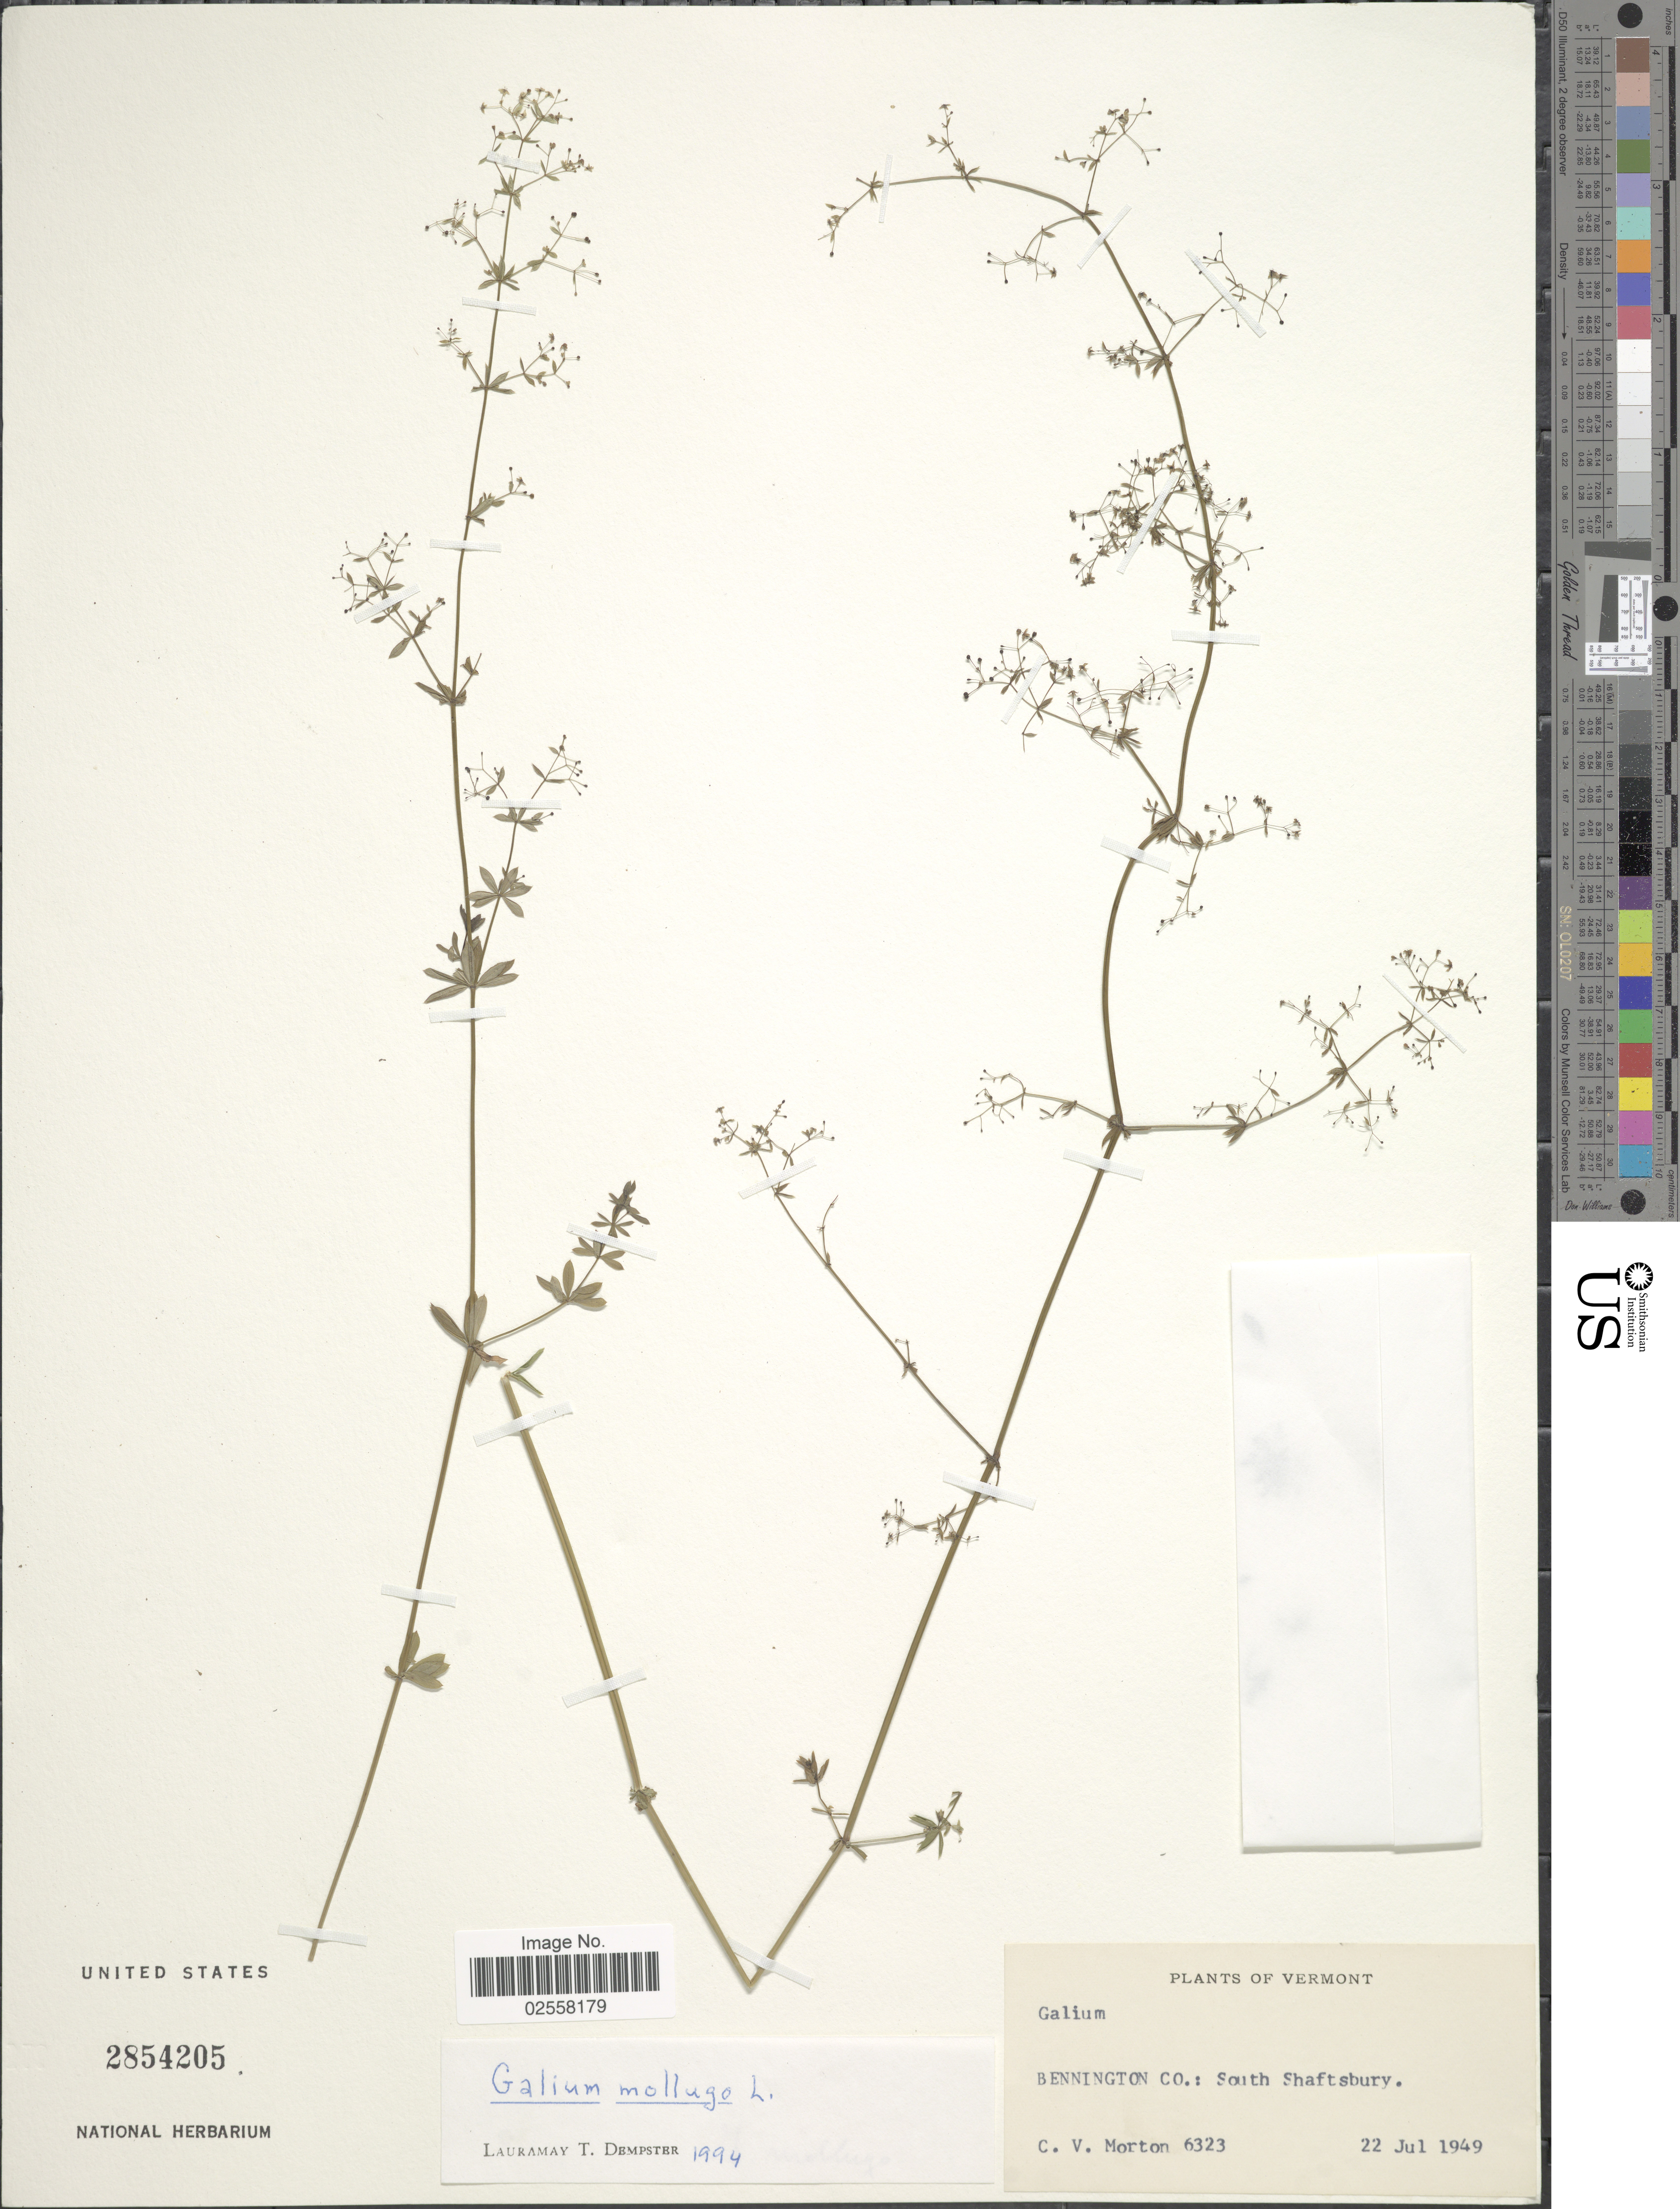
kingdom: Plantae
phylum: Tracheophyta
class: Magnoliopsida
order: Gentianales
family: Rubiaceae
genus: Galium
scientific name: Galium mollugo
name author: L.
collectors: C. V. Morton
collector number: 6323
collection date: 1949-07-22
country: United States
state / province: Vermont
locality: Bennington Co.: South Shaftsbury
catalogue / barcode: US 2854205